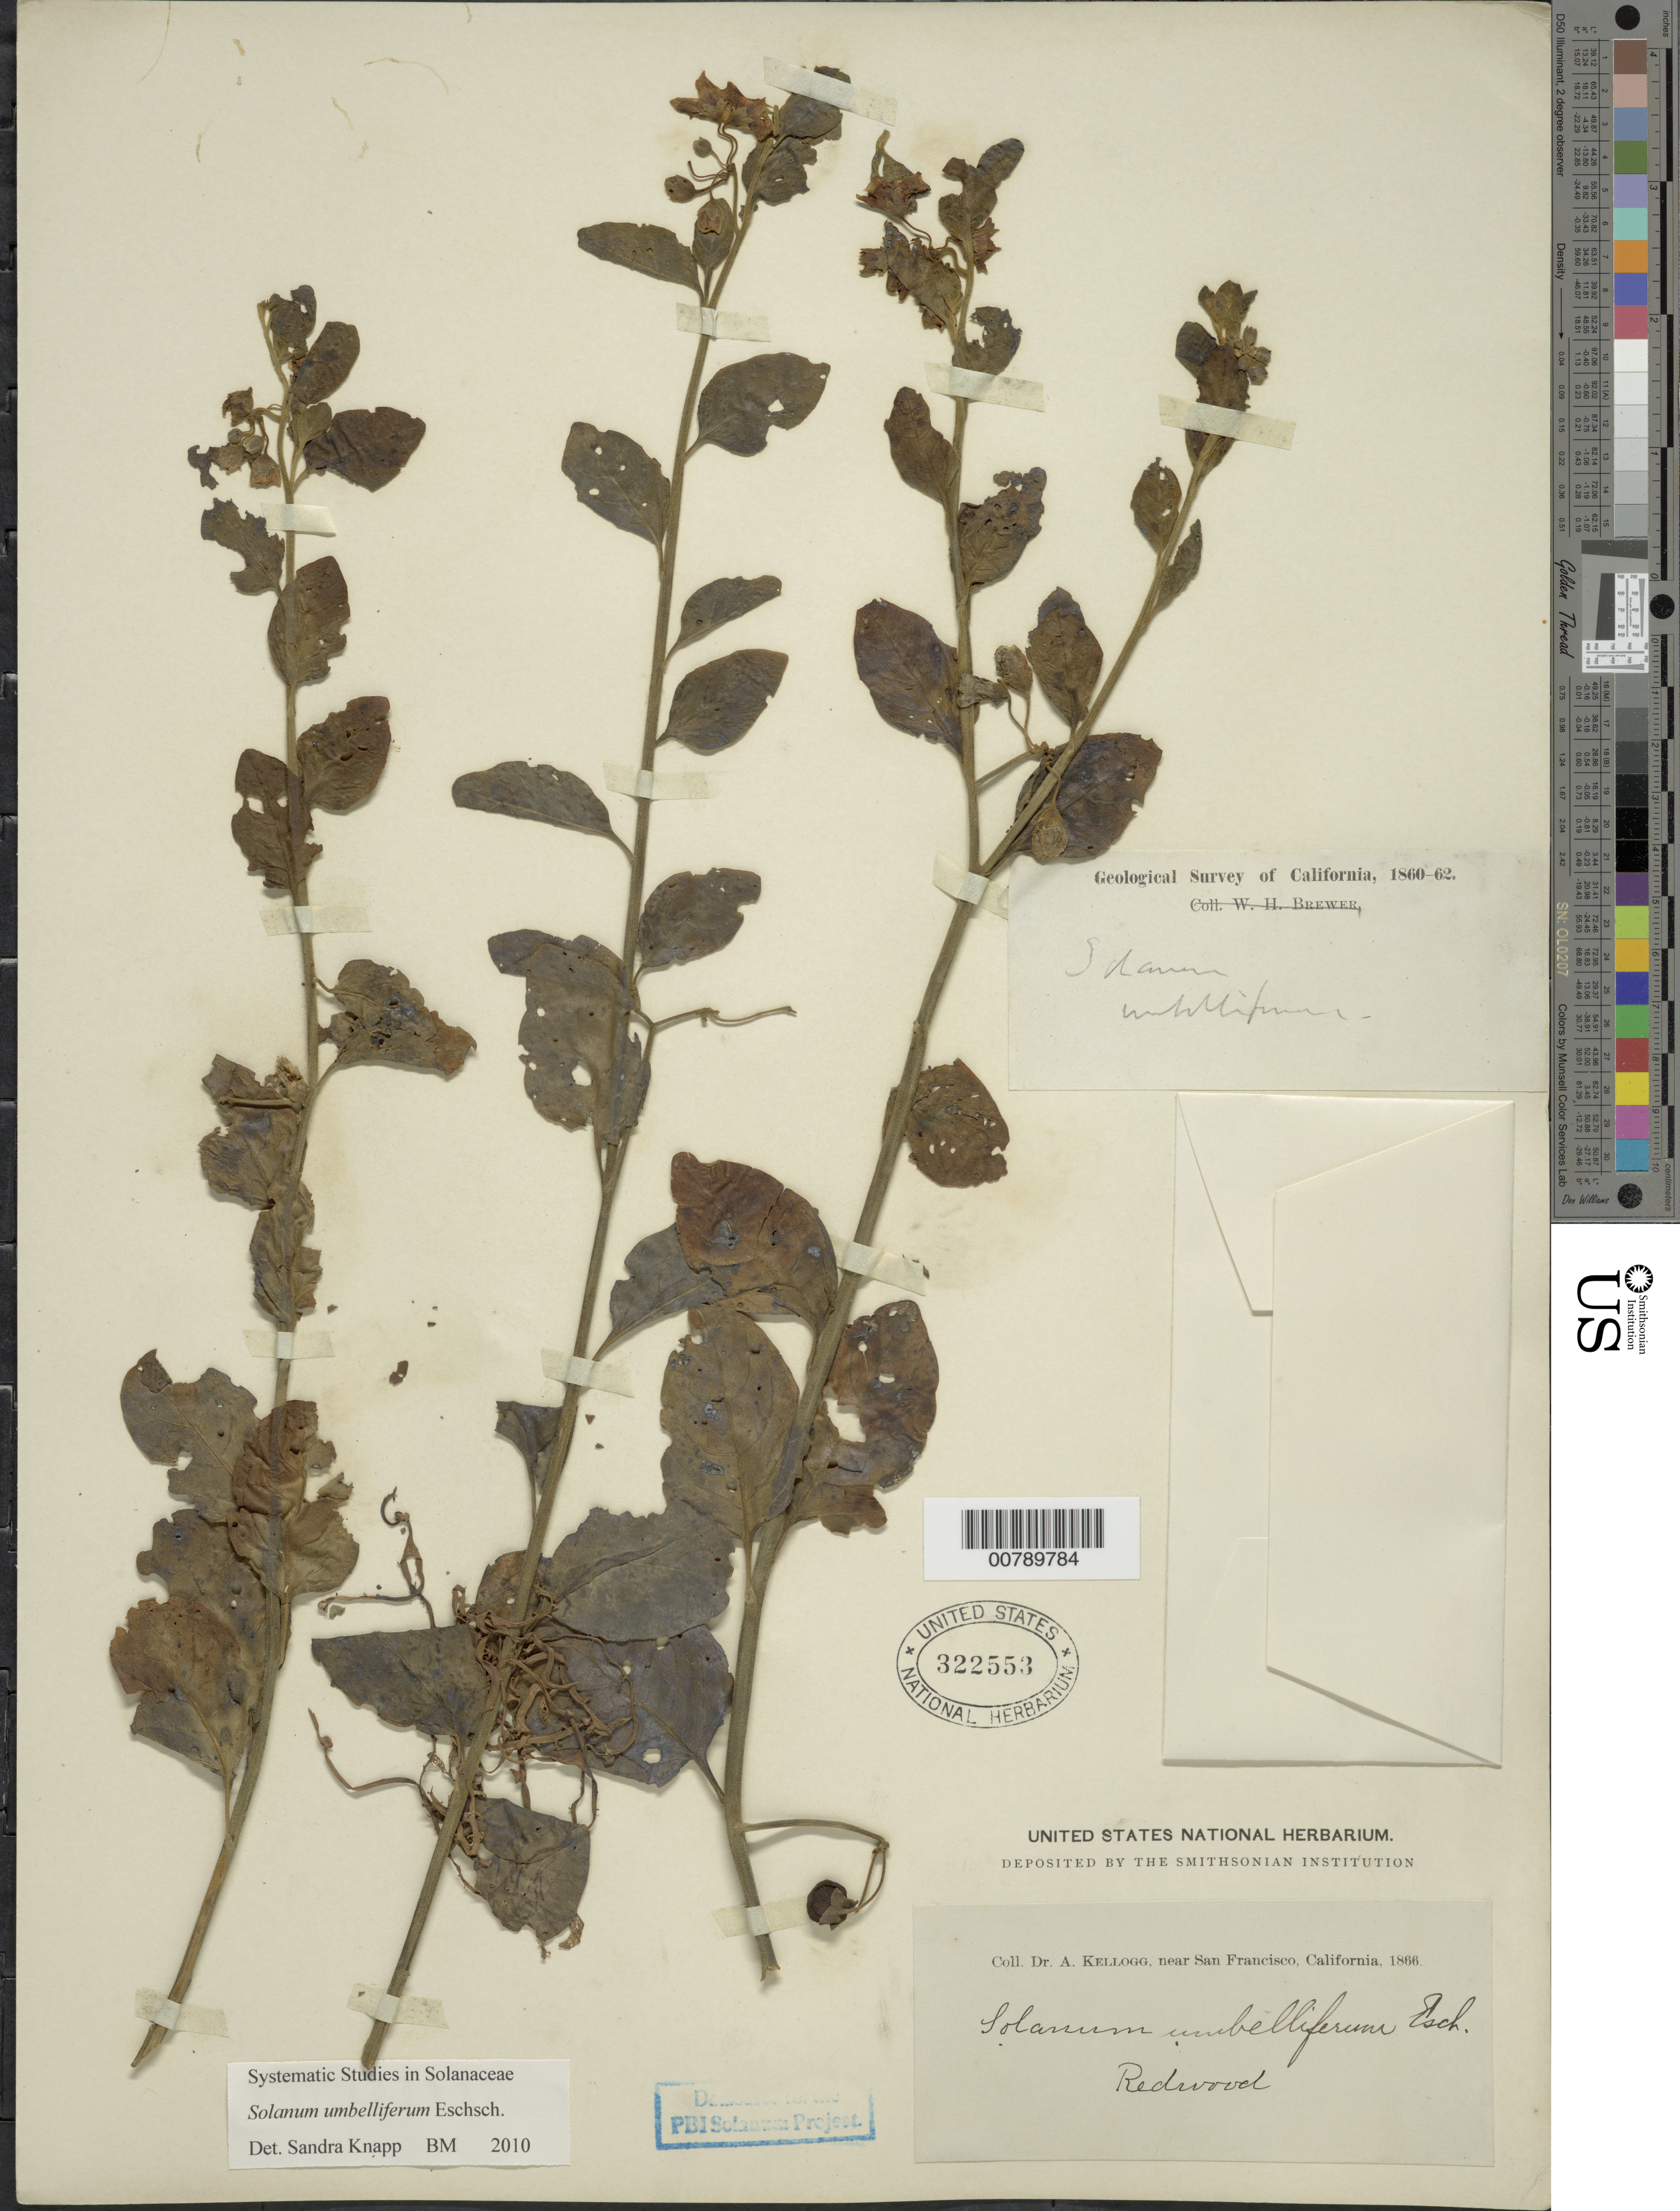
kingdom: Plantae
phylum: Tracheophyta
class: Magnoliopsida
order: Solanales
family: Solanaceae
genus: Solanum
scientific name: Solanum umbelliferum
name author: Eschsch.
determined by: Knapp, S. D.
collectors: A. Kellogg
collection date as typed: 1866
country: United States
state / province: California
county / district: San Francisco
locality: near San Francisco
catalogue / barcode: US 322553